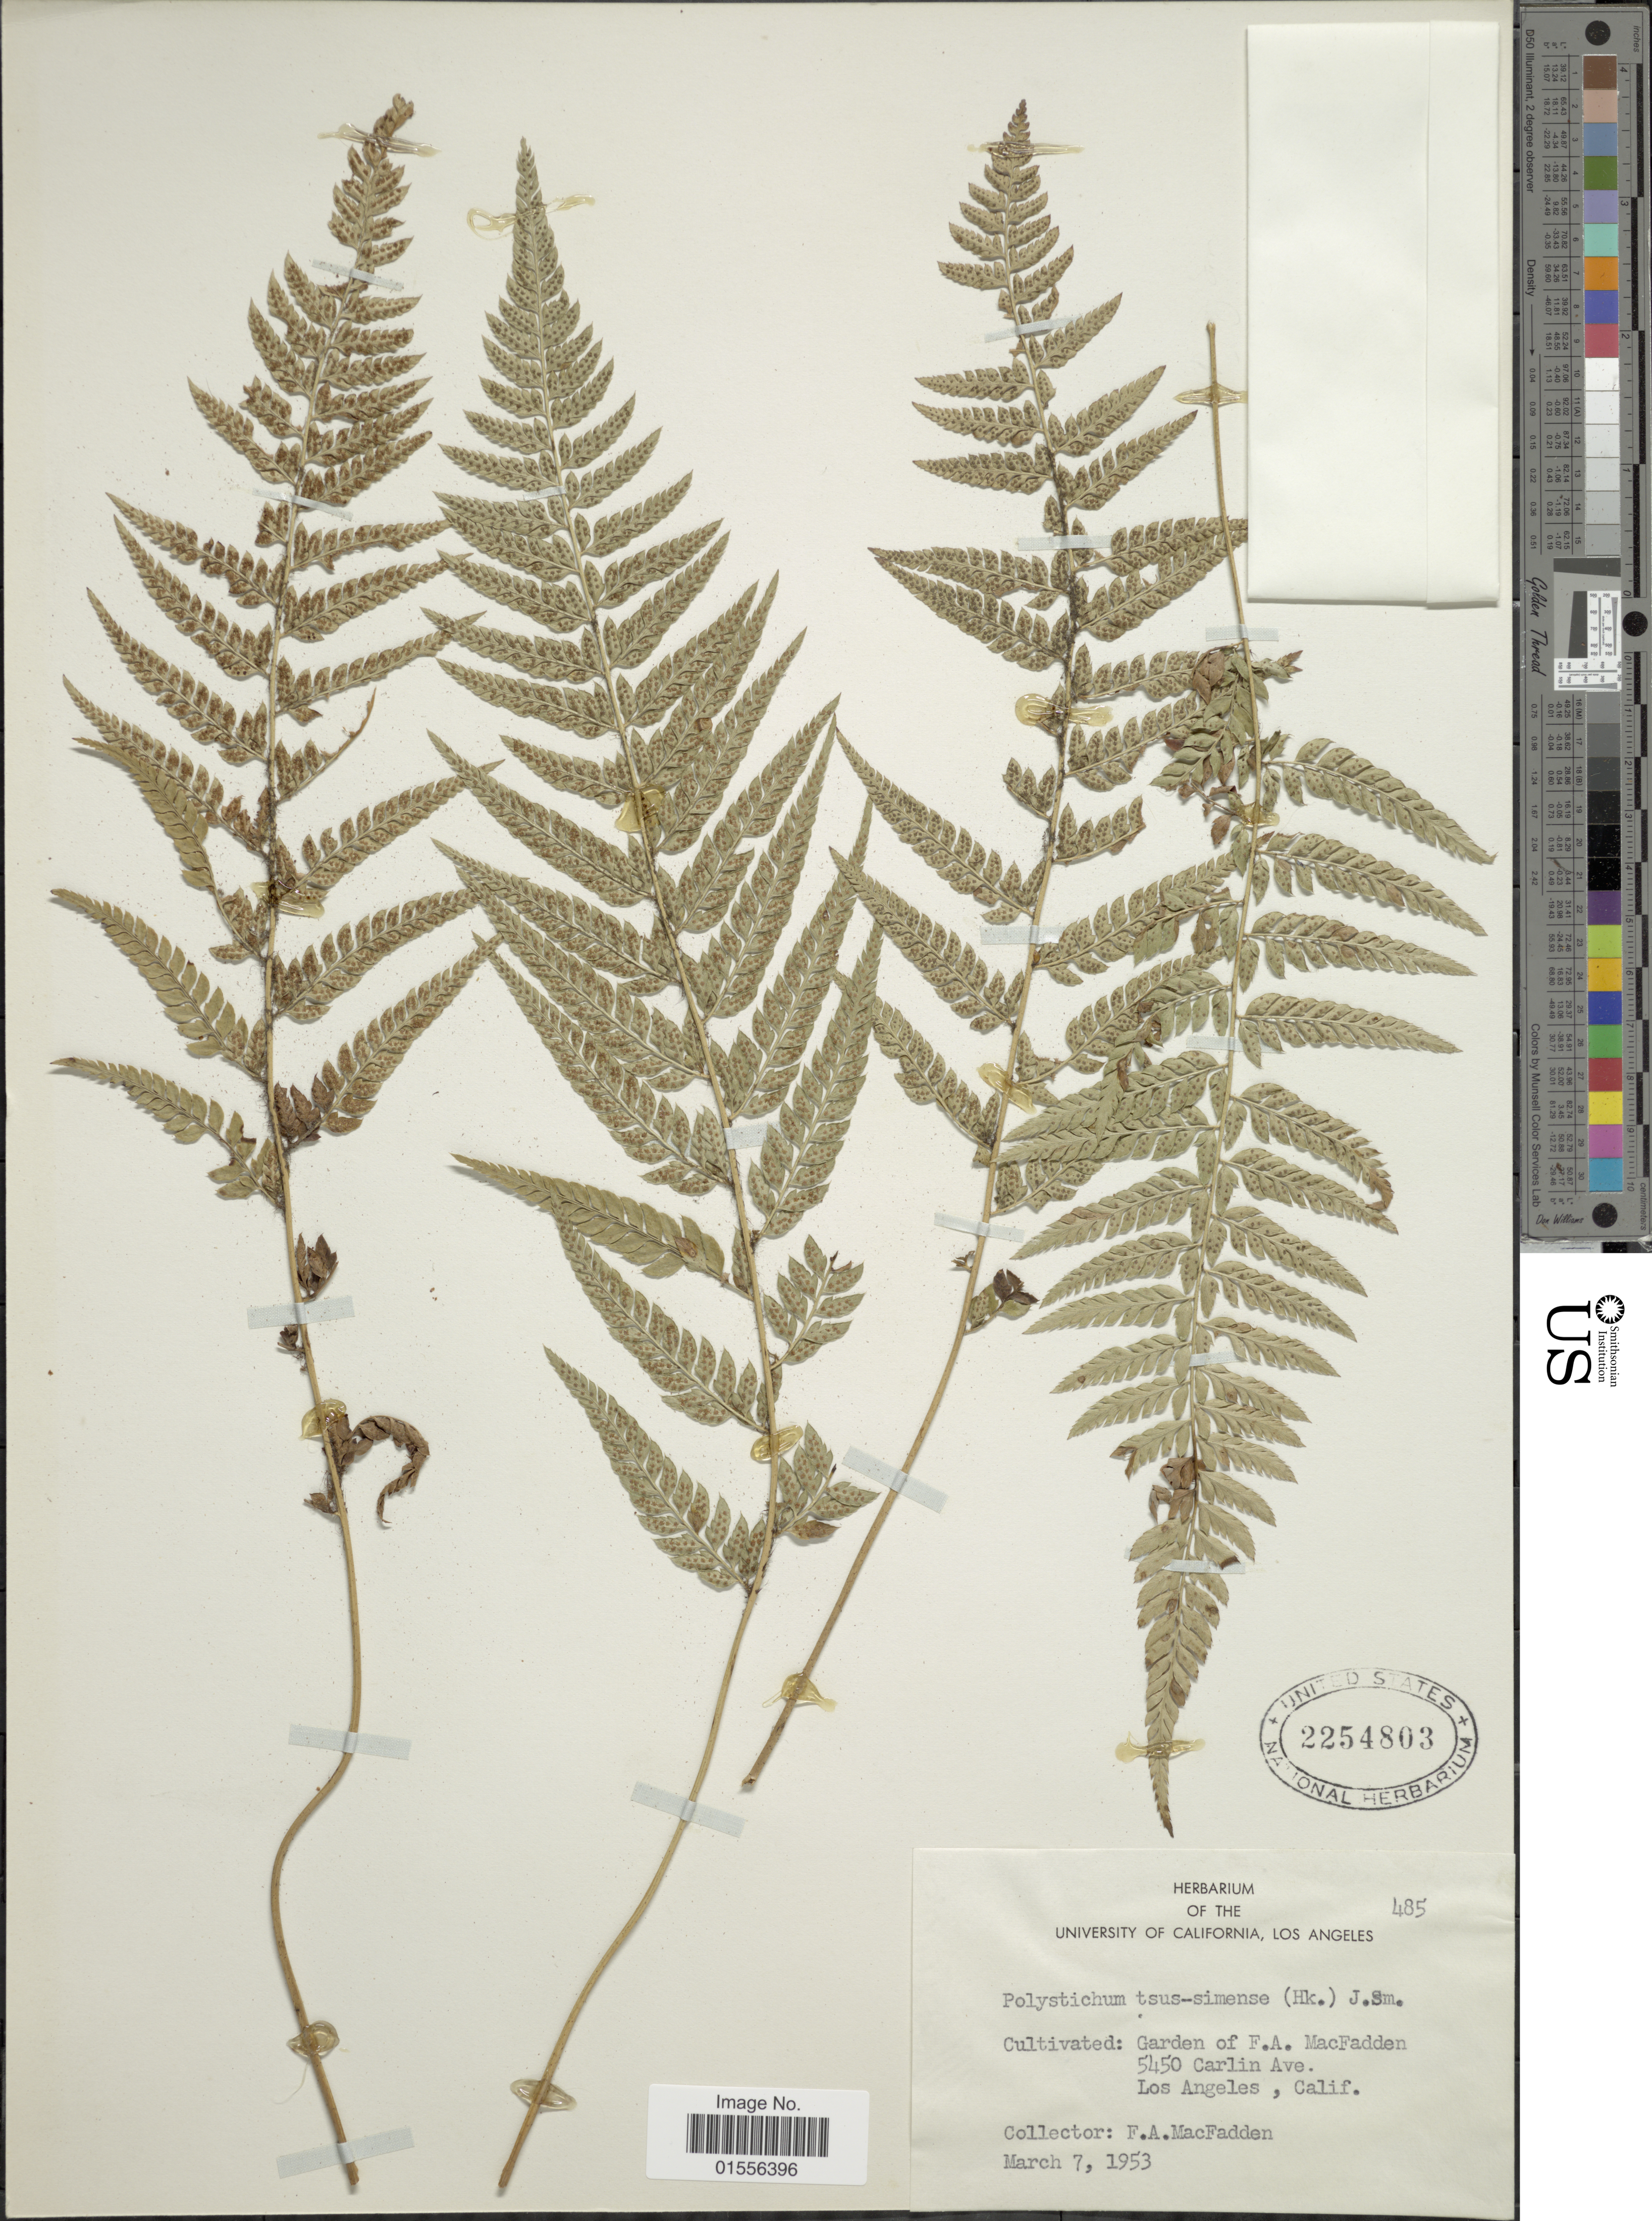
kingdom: Plantae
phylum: Tracheophyta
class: Polypodiopsida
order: Polypodiales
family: Dryopteridaceae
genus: Polystichum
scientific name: Polystichum tsus-simense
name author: (Hook.) J. Sm.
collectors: F. MacFadden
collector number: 485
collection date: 1953-03-07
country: United States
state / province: California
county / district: Los Angeles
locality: Carlin Ave, Los Angeles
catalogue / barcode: US 2254803